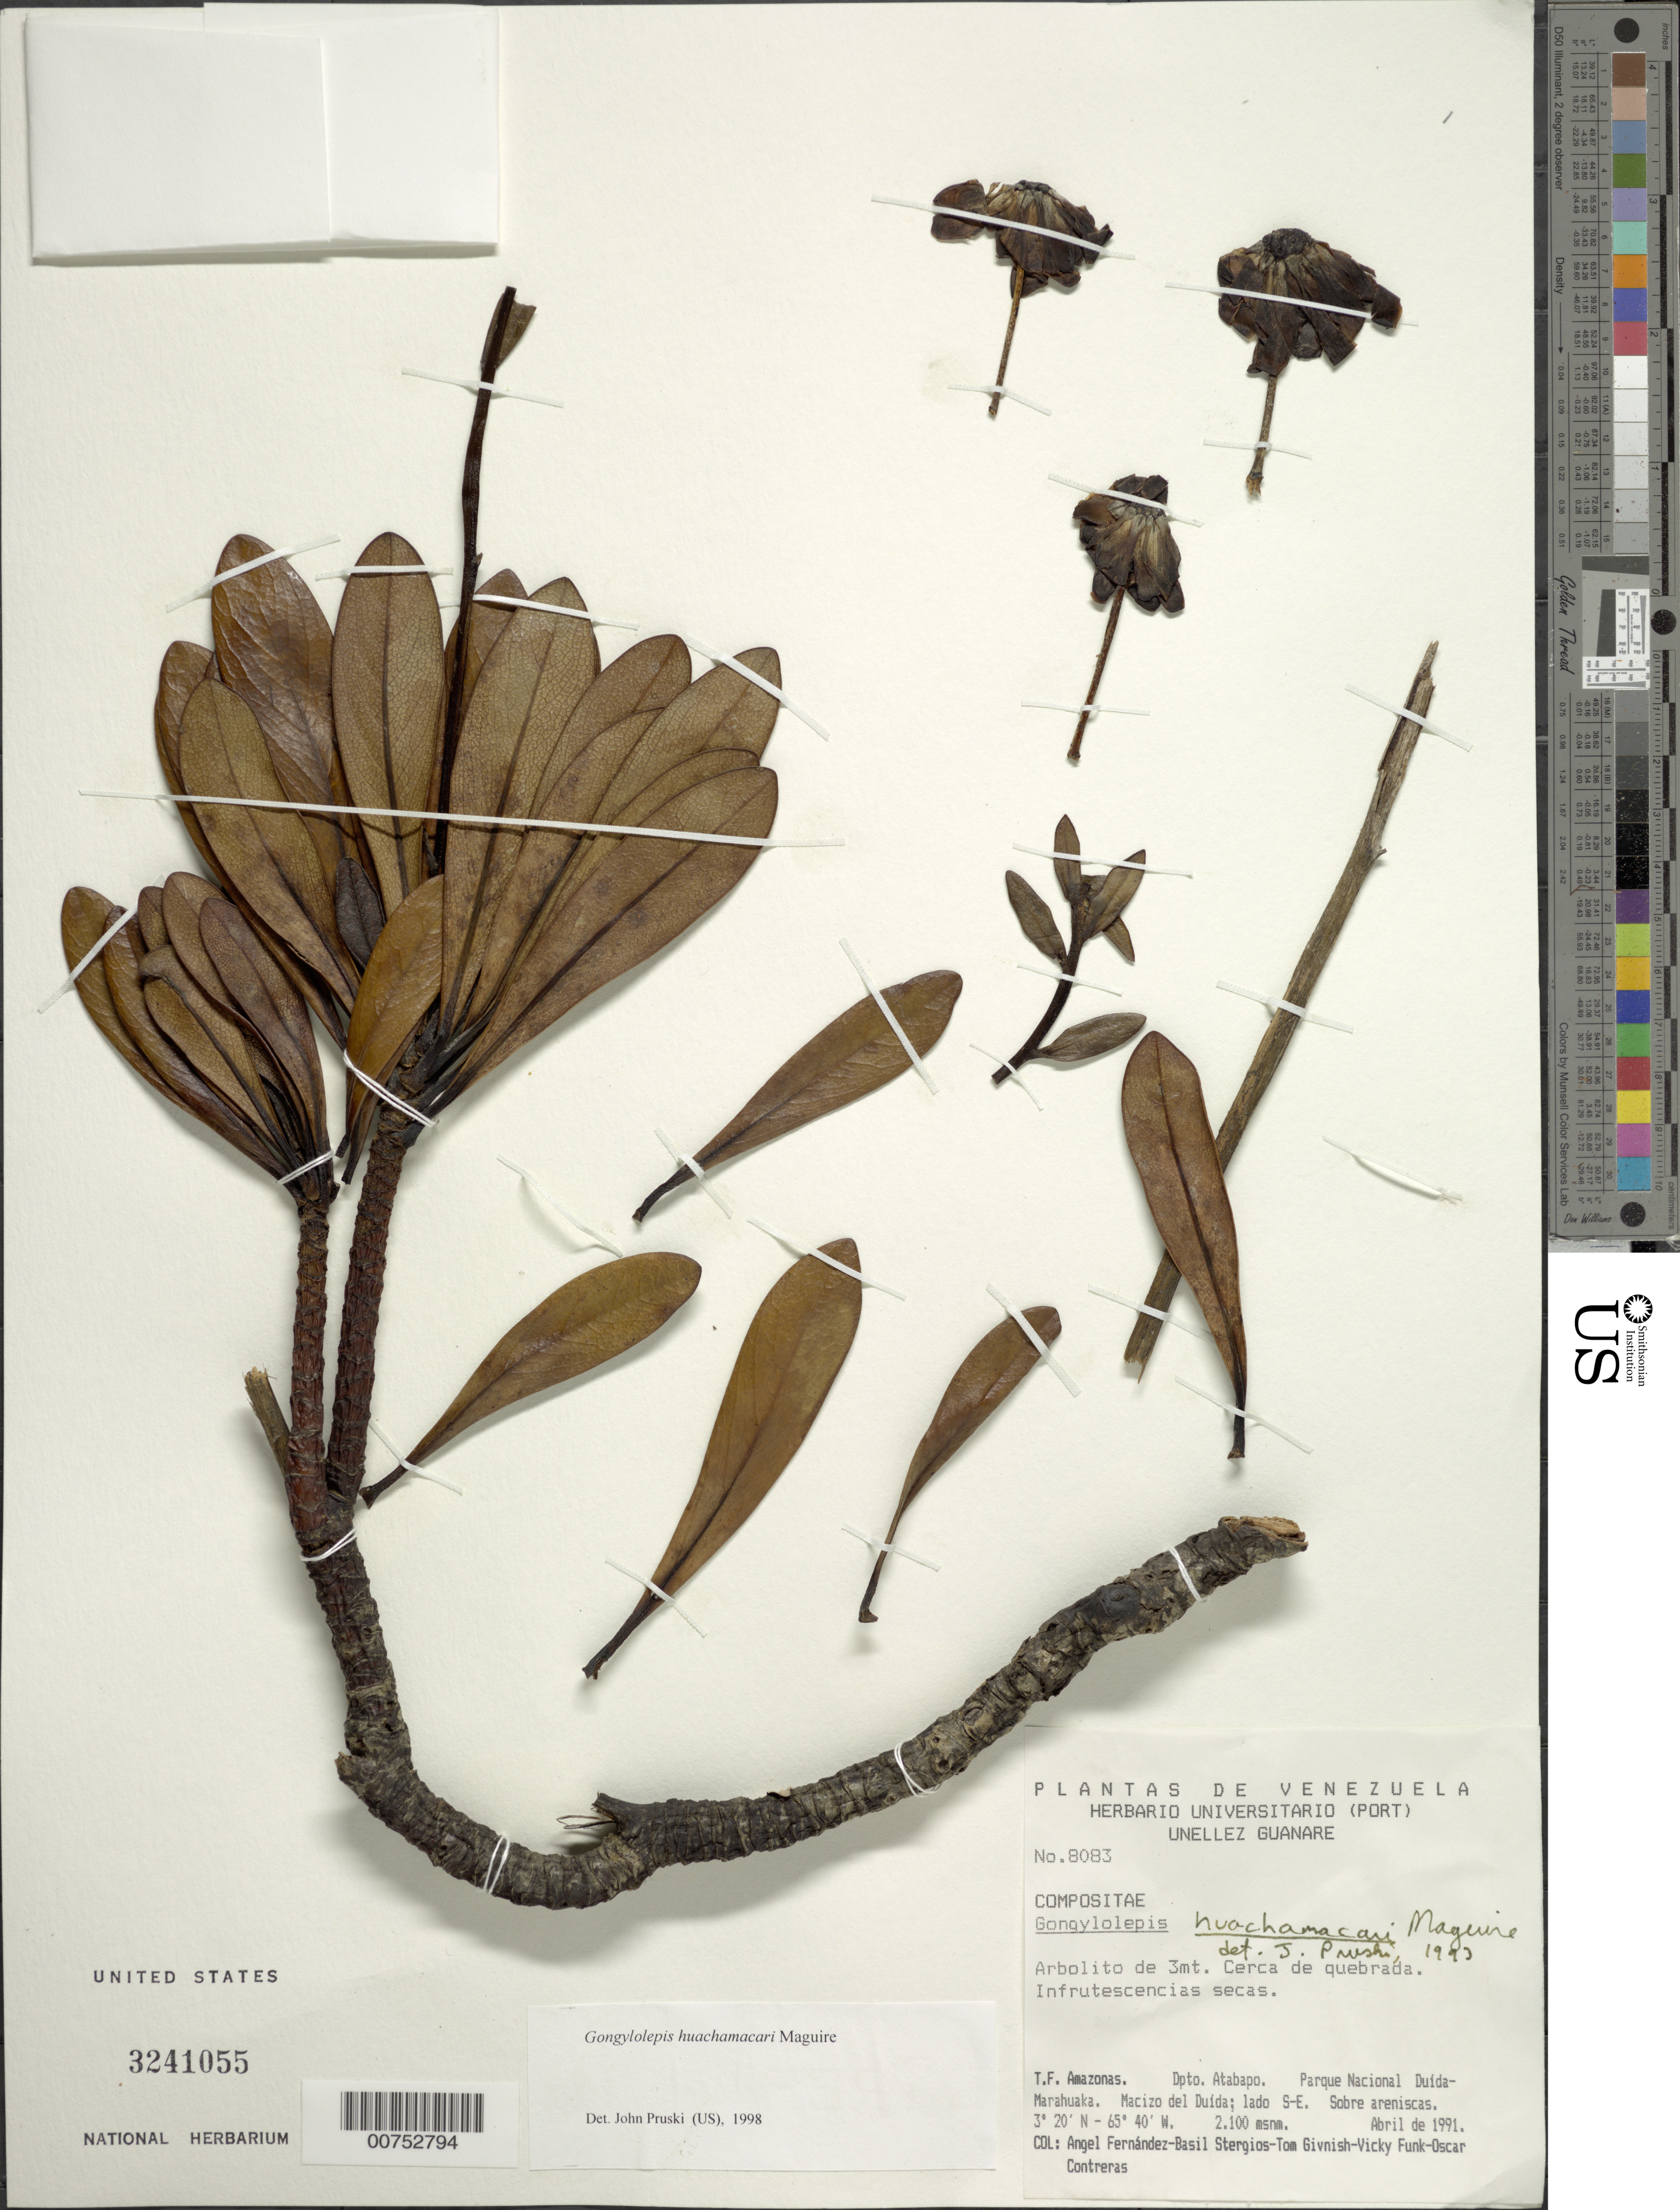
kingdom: Plantae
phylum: Tracheophyta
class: Magnoliopsida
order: Asterales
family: Asteraceae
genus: Gongylolepis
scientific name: Gongylolepis huachamacari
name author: Maguire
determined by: Pruski, J. F.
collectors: A. Fernández, B. G. Stergios, T. J. Givnish, V. Funk & O. Contreras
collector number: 8083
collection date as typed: Apr-91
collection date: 1991-04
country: Venezuela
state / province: Amazonas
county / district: Atabapo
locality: Parque Nacional Duída-Marahuaka, Macizo del Duída, lado SE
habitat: Sandstone near quebrada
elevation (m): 2100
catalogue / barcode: US 3241055